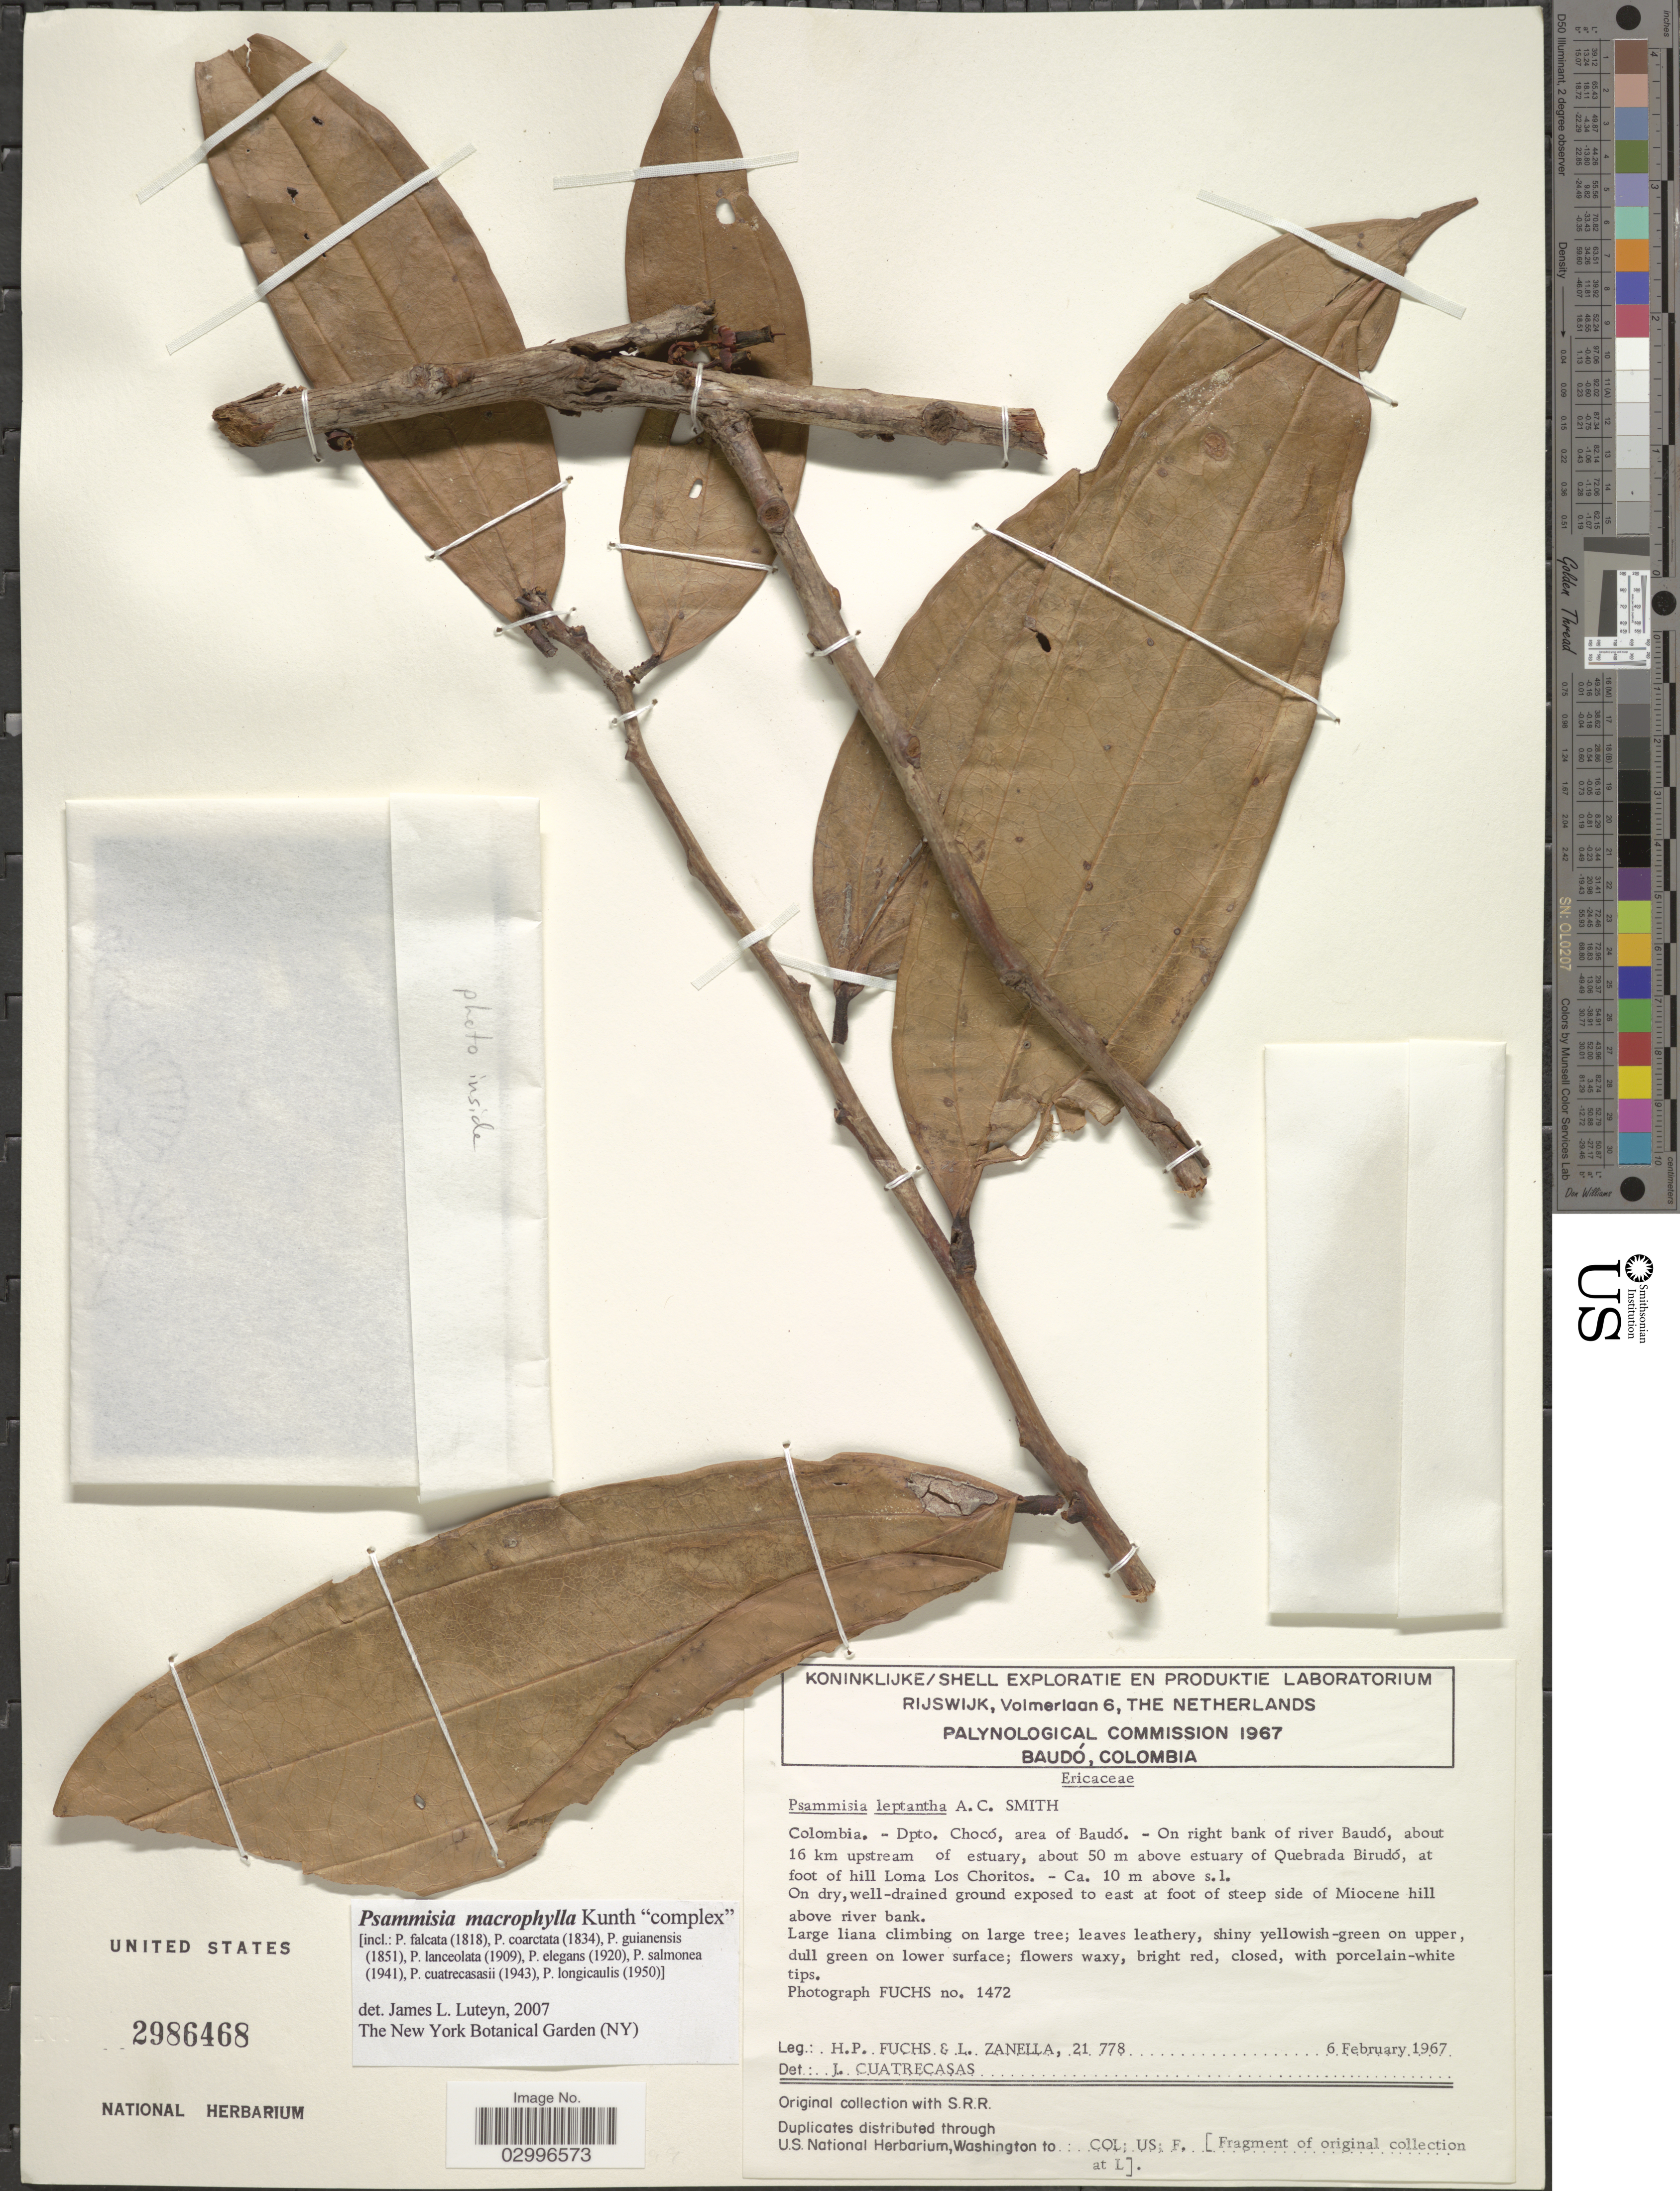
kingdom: Plantae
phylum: Tracheophyta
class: Magnoliopsida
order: Ericales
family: Ericaceae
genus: Psammisia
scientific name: Psammisia macrophylla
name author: (Kunth) Klotzsch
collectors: H. P. Fuchs & L. Zanella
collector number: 21778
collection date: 1967-02-06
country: Colombia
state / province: Chocó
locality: Dpto. Chocó, area of Baudó. - On right bank of river Baudó, about 16 upstream of estuary, about 50 m above estuary of Quebrada Birudó, at foot hill Loma Los Choritos.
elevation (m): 10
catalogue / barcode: US 2986468